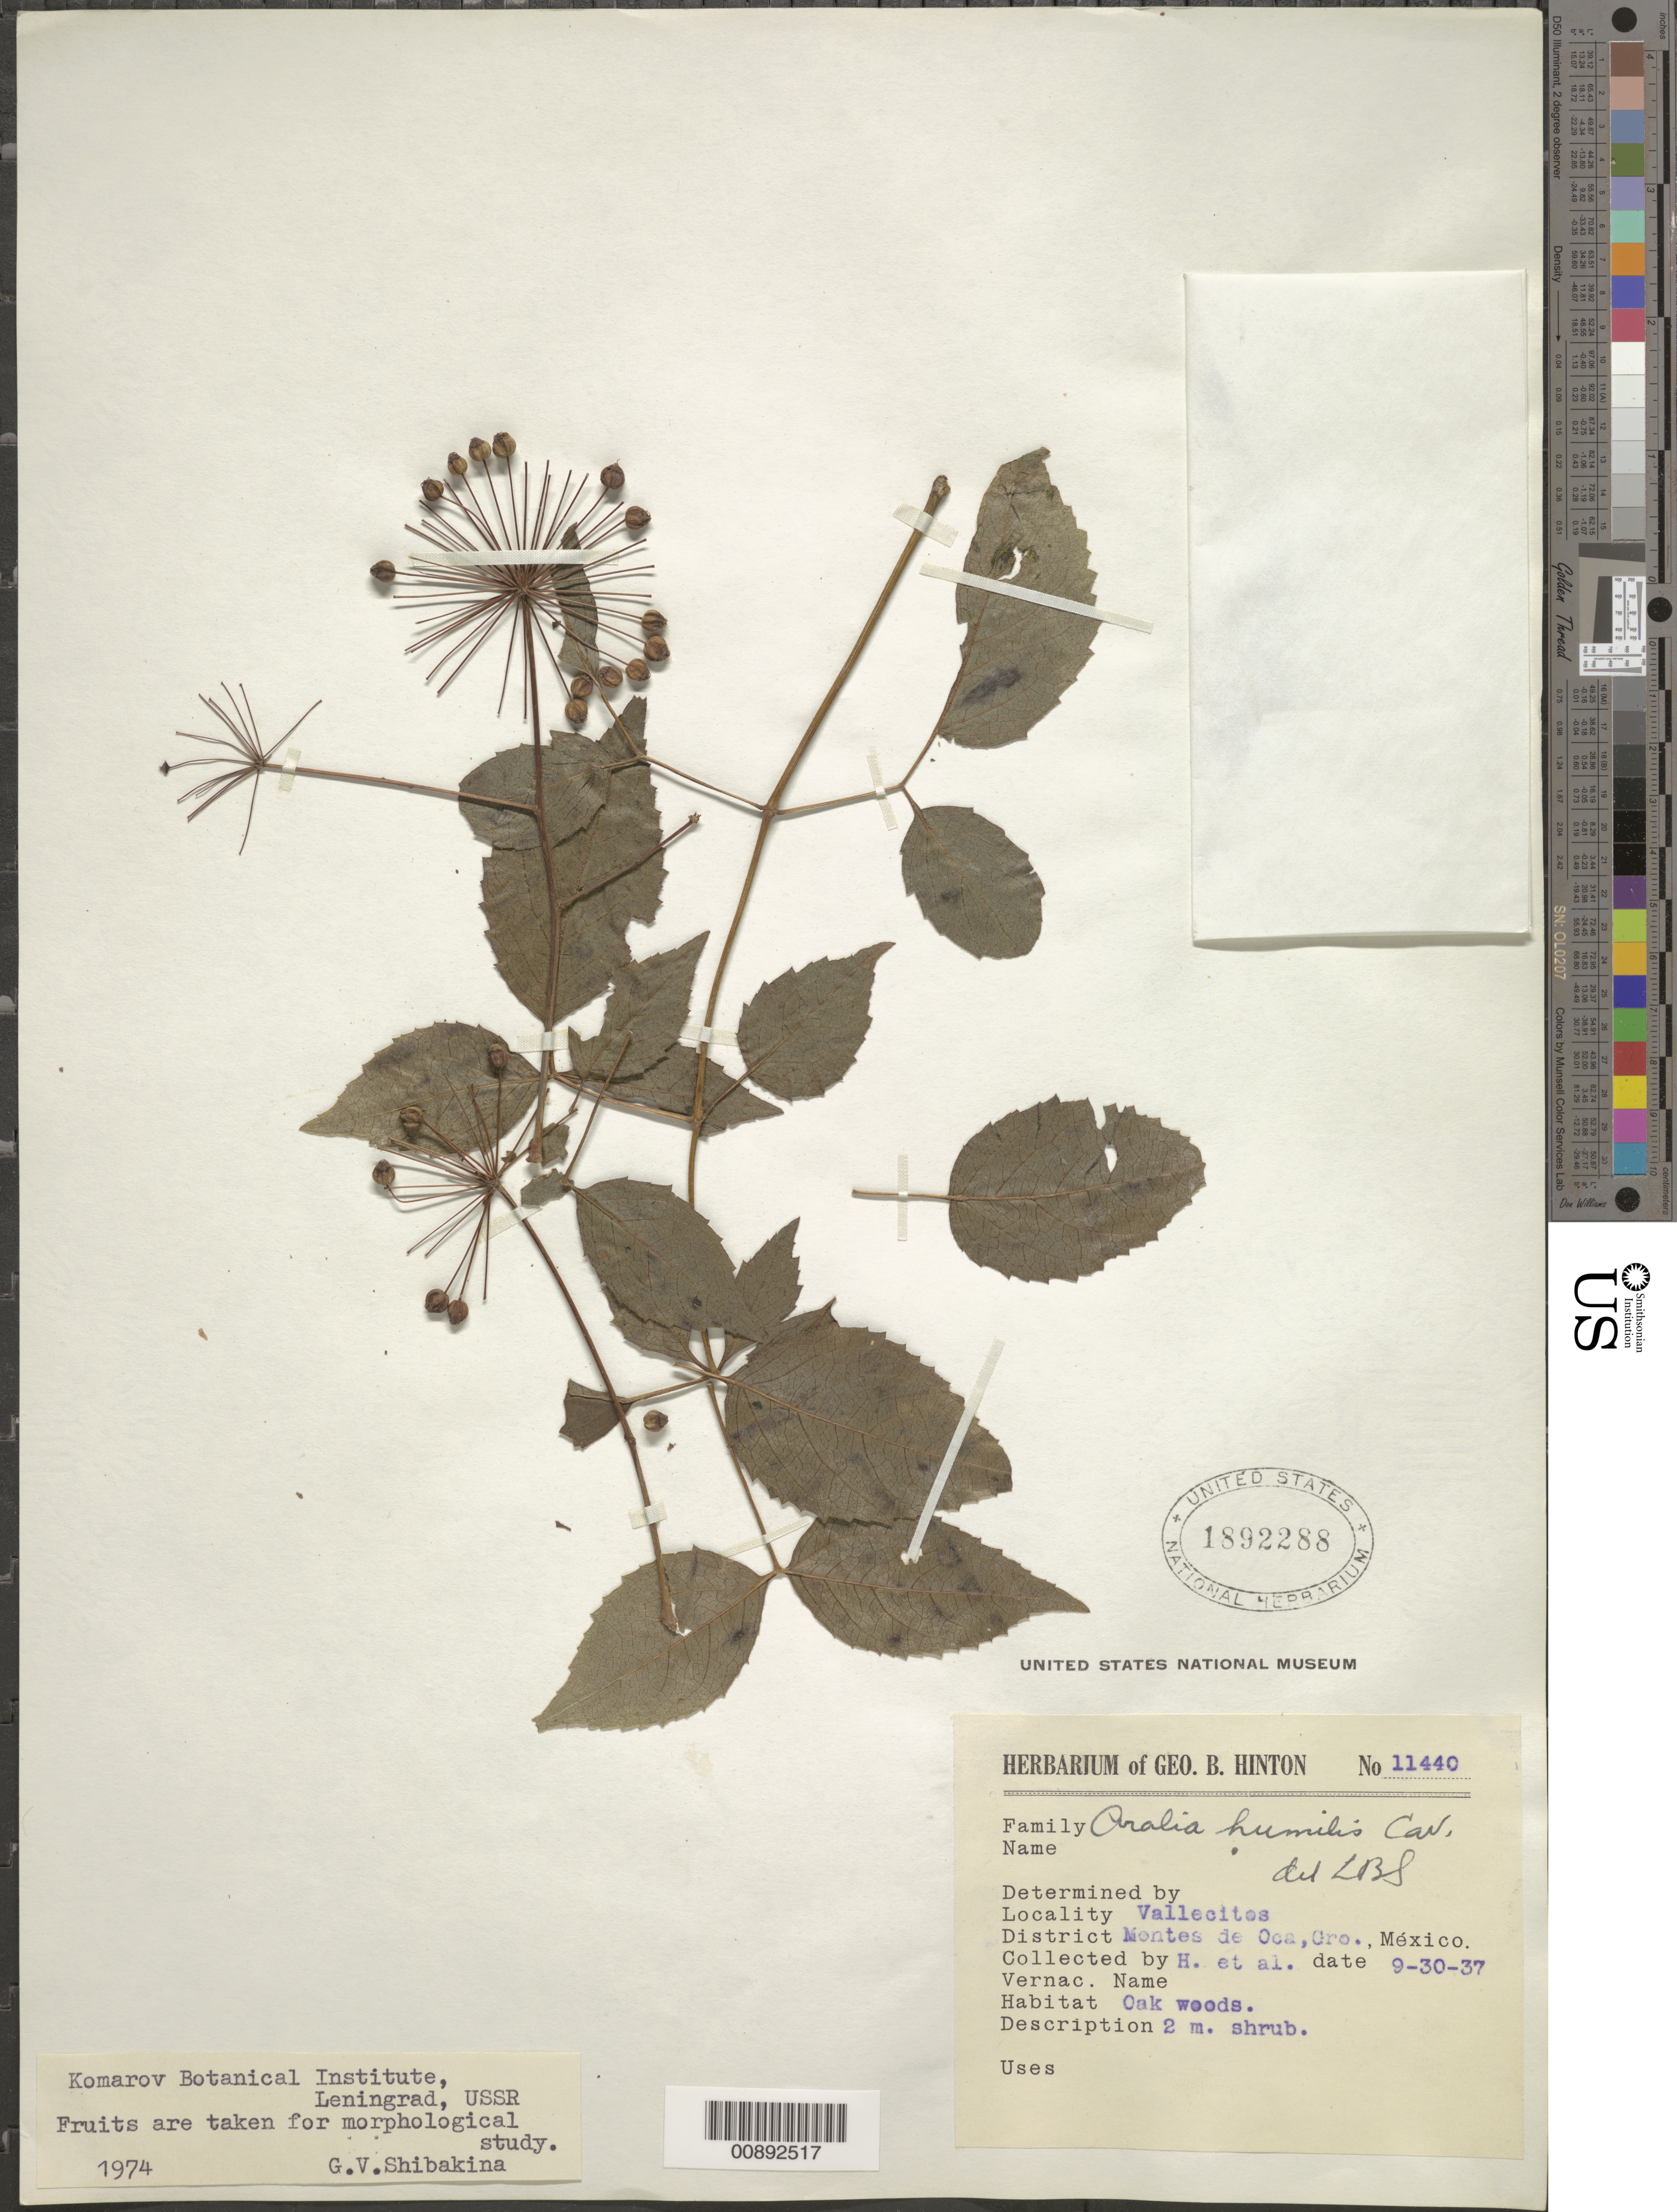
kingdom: Plantae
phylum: Tracheophyta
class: Magnoliopsida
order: Apiales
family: Araliaceae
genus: Aralia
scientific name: Aralia humilis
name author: Cav.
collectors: G. B. Hinton & et al.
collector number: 11440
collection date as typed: Transcribed d/m/y: 30/9/37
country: Mexico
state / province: Guerrero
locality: Vallecitos, District Montes de Oca, Gro.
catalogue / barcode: US 1892288